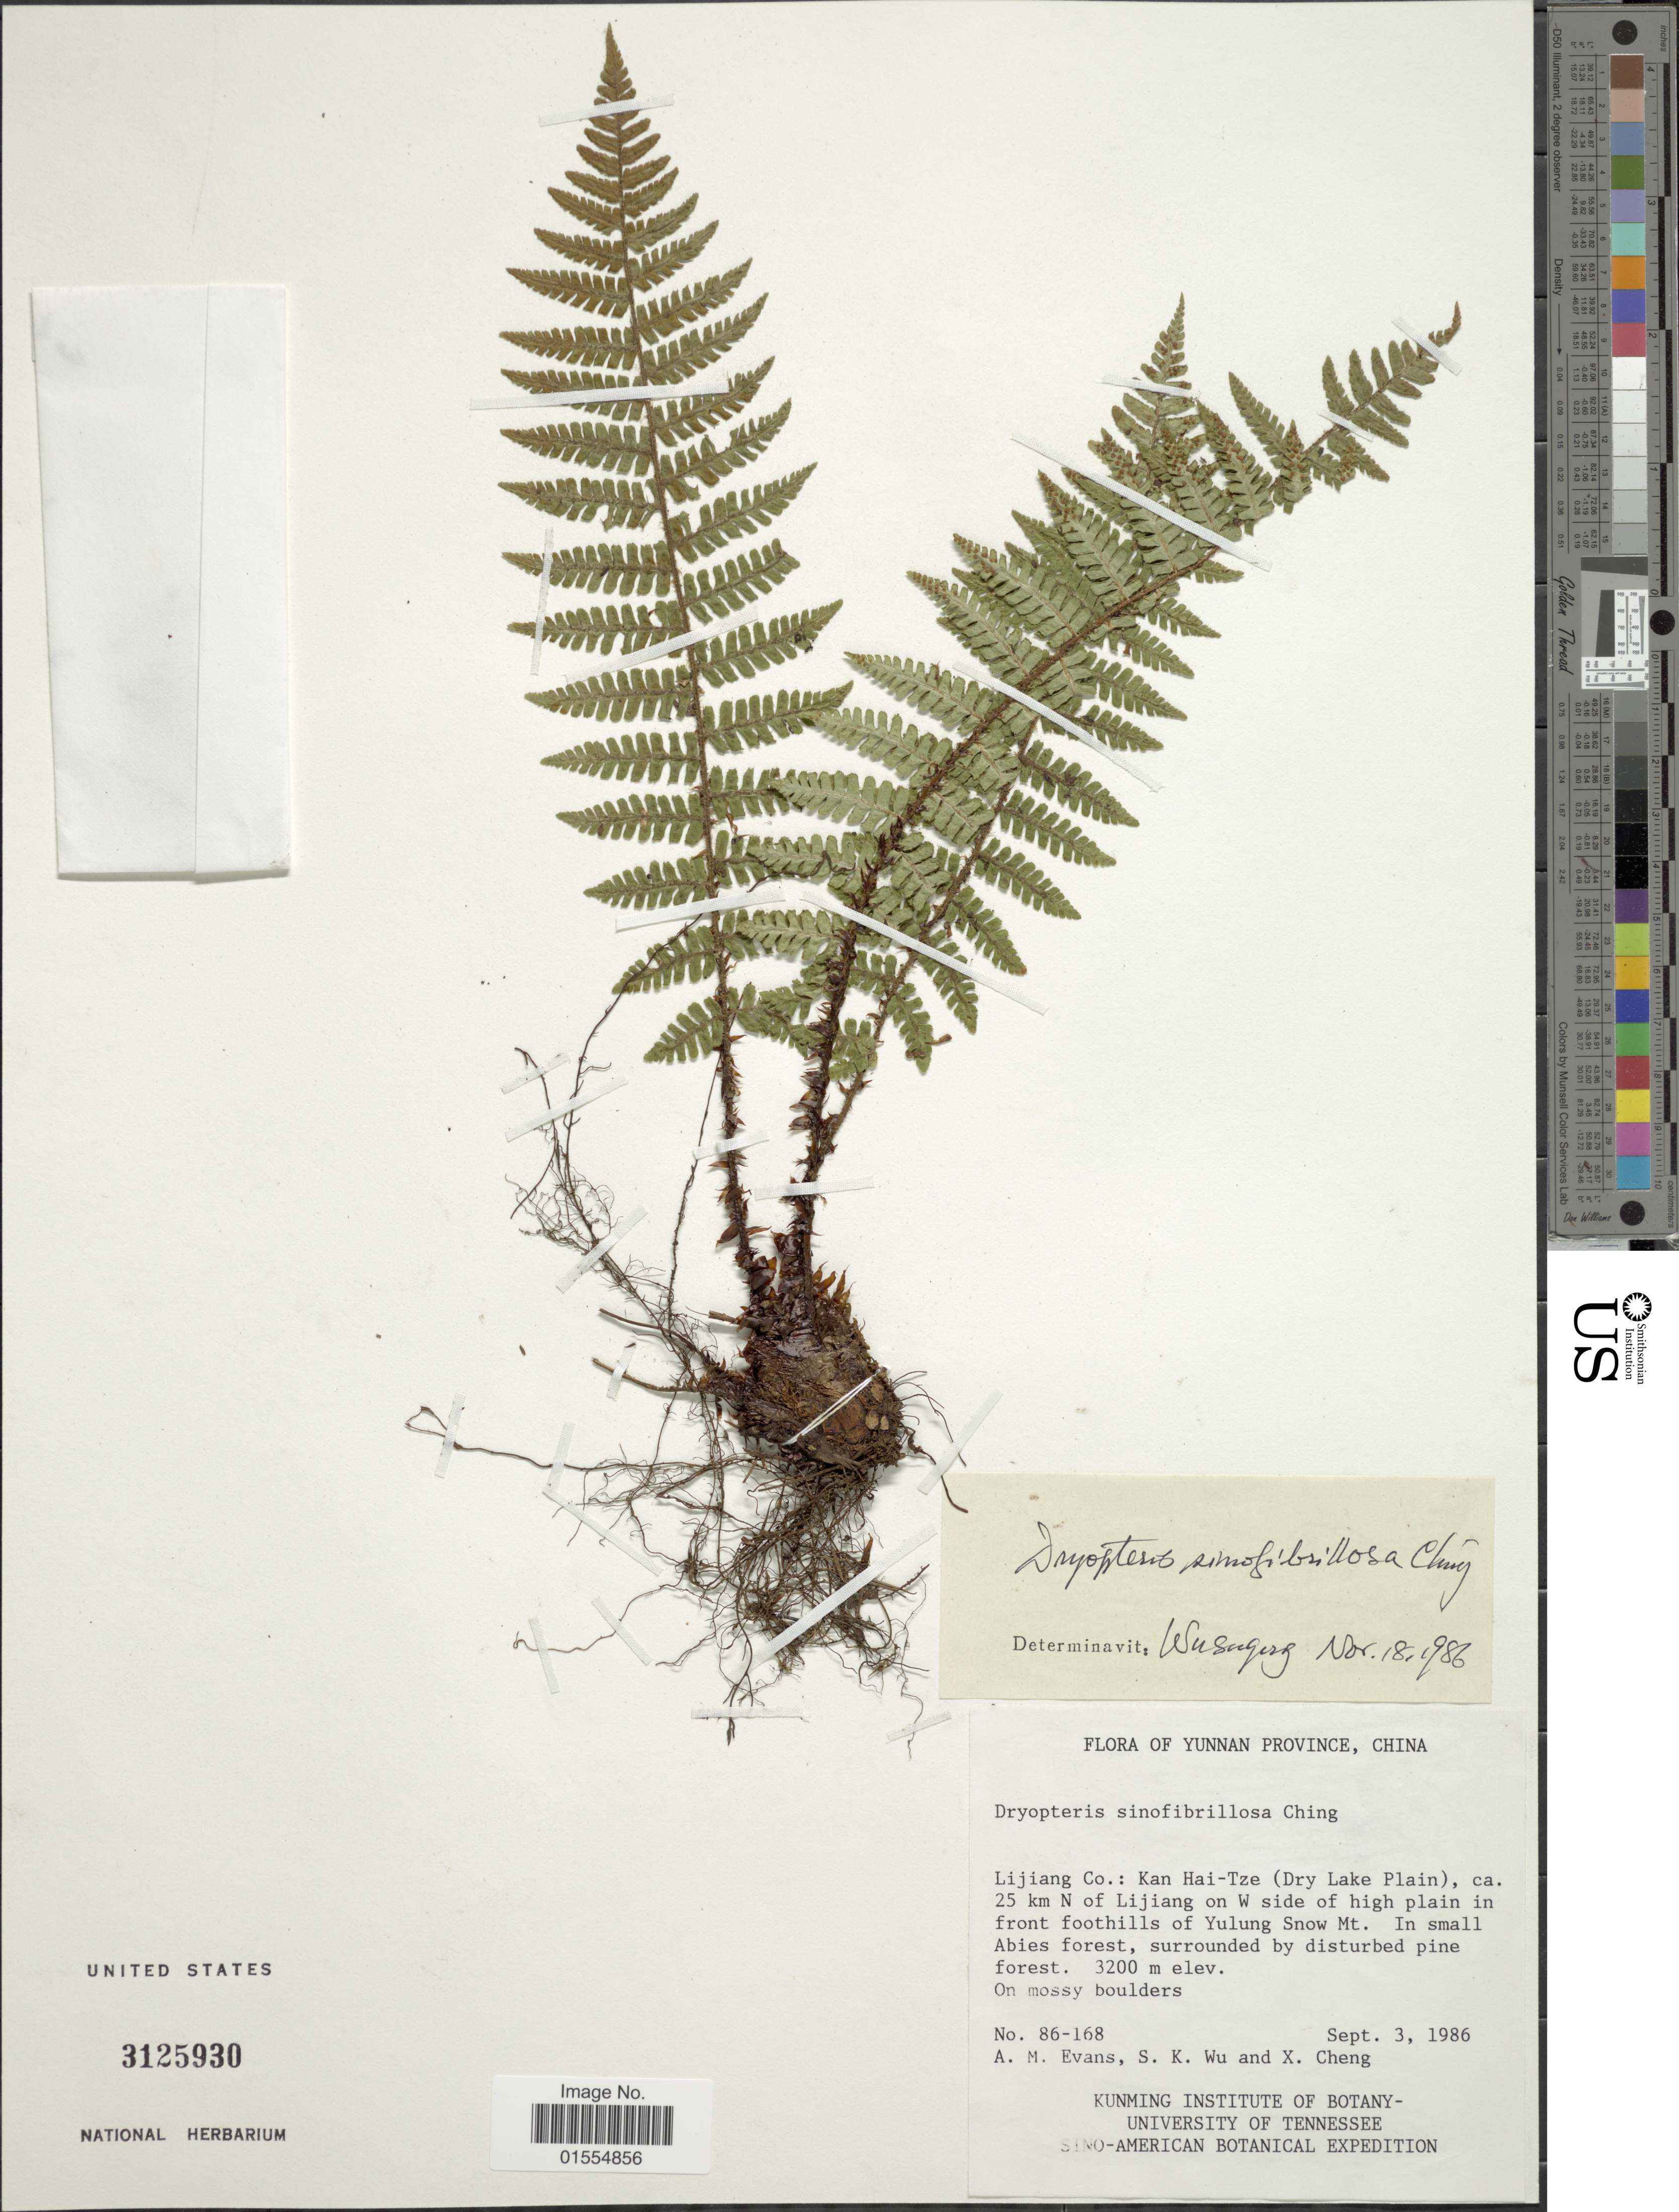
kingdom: Plantae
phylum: Tracheophyta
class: Polypodiopsida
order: Polypodiales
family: Dryopteridaceae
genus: Dryopteris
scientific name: Dryopteris sinofibrillosa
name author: Ching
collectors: A. M. Evans, S. K. Wu & X. Cheng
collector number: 86-168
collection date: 1986-09-03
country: China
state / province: Yunnan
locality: Yunnan, China, Lijiang Co.: Kan Hai-Tze (Dry Lake Plain), ca. 25 km N of Lijiang on W side of high plain in front foothills of Yulung Snow Mt.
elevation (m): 3200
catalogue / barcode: US 3125930